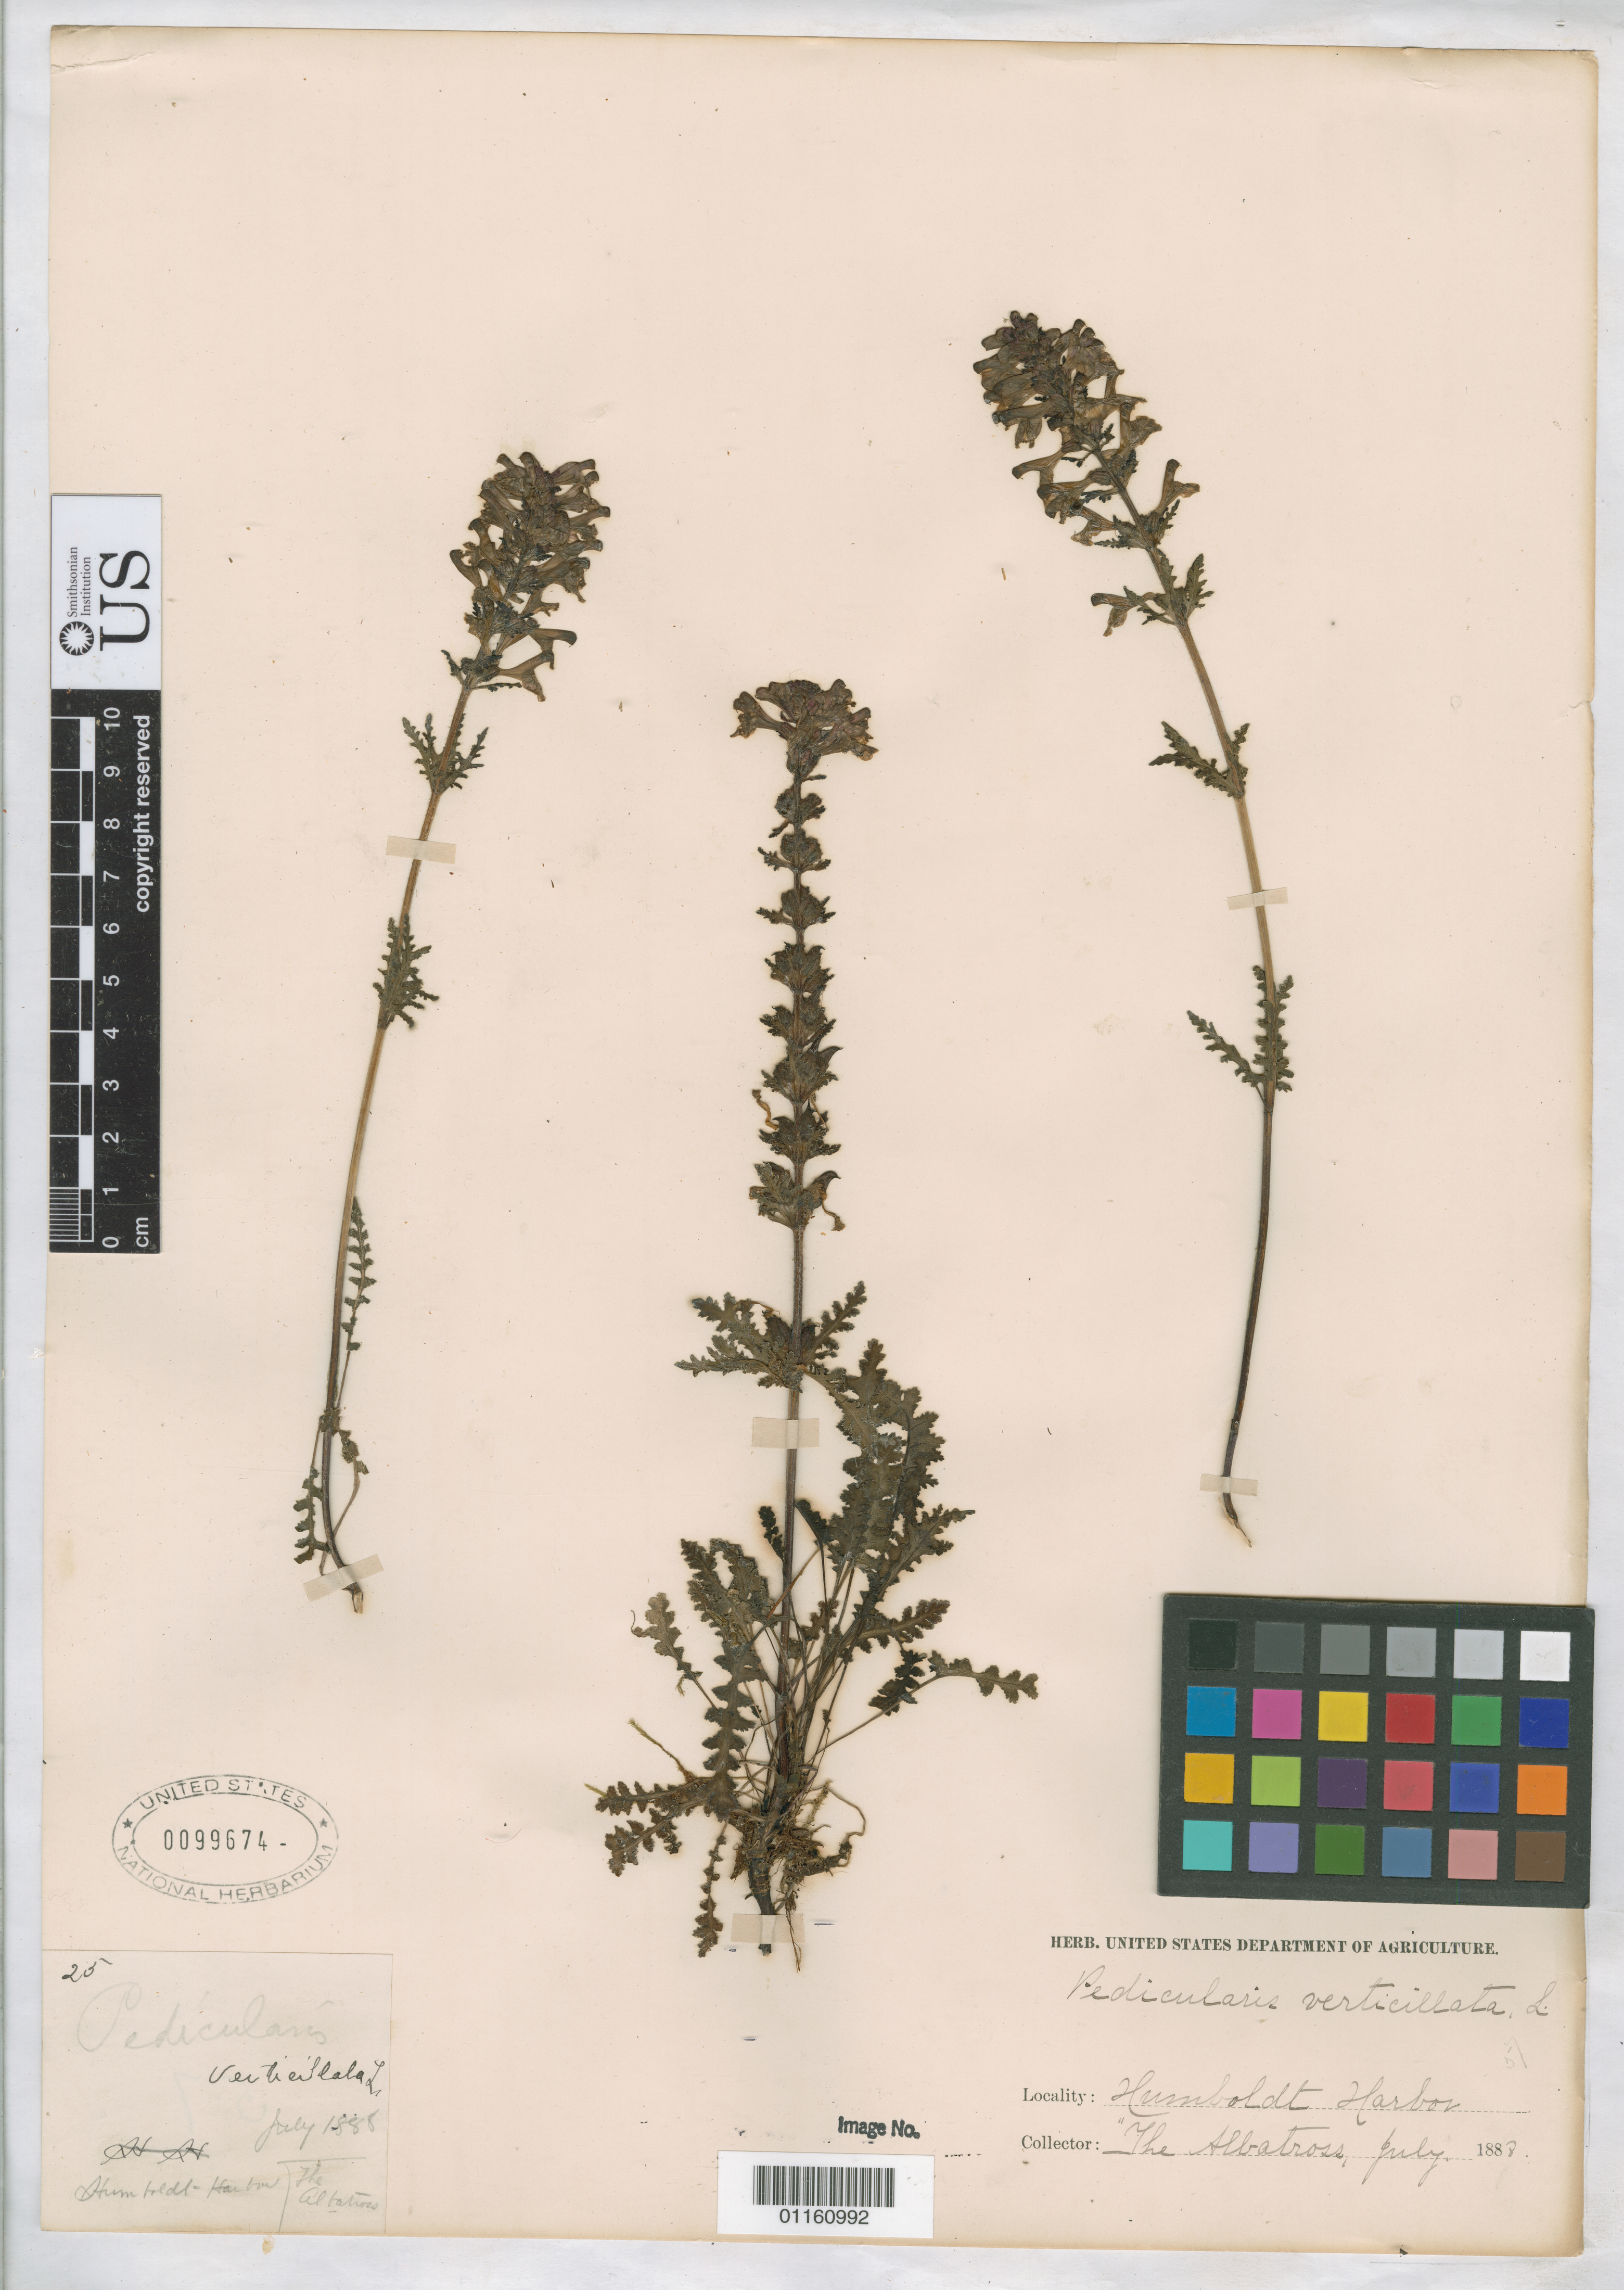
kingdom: Plantae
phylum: Tracheophyta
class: Magnoliopsida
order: Lamiales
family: Orobanchaceae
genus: Pedicularis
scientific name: Pedicularis versicolor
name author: Wahlenb.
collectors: "The Albatross"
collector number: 25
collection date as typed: Jul1888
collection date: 1888-07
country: United States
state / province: Alaska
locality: Humboldt Harbor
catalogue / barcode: US 99674